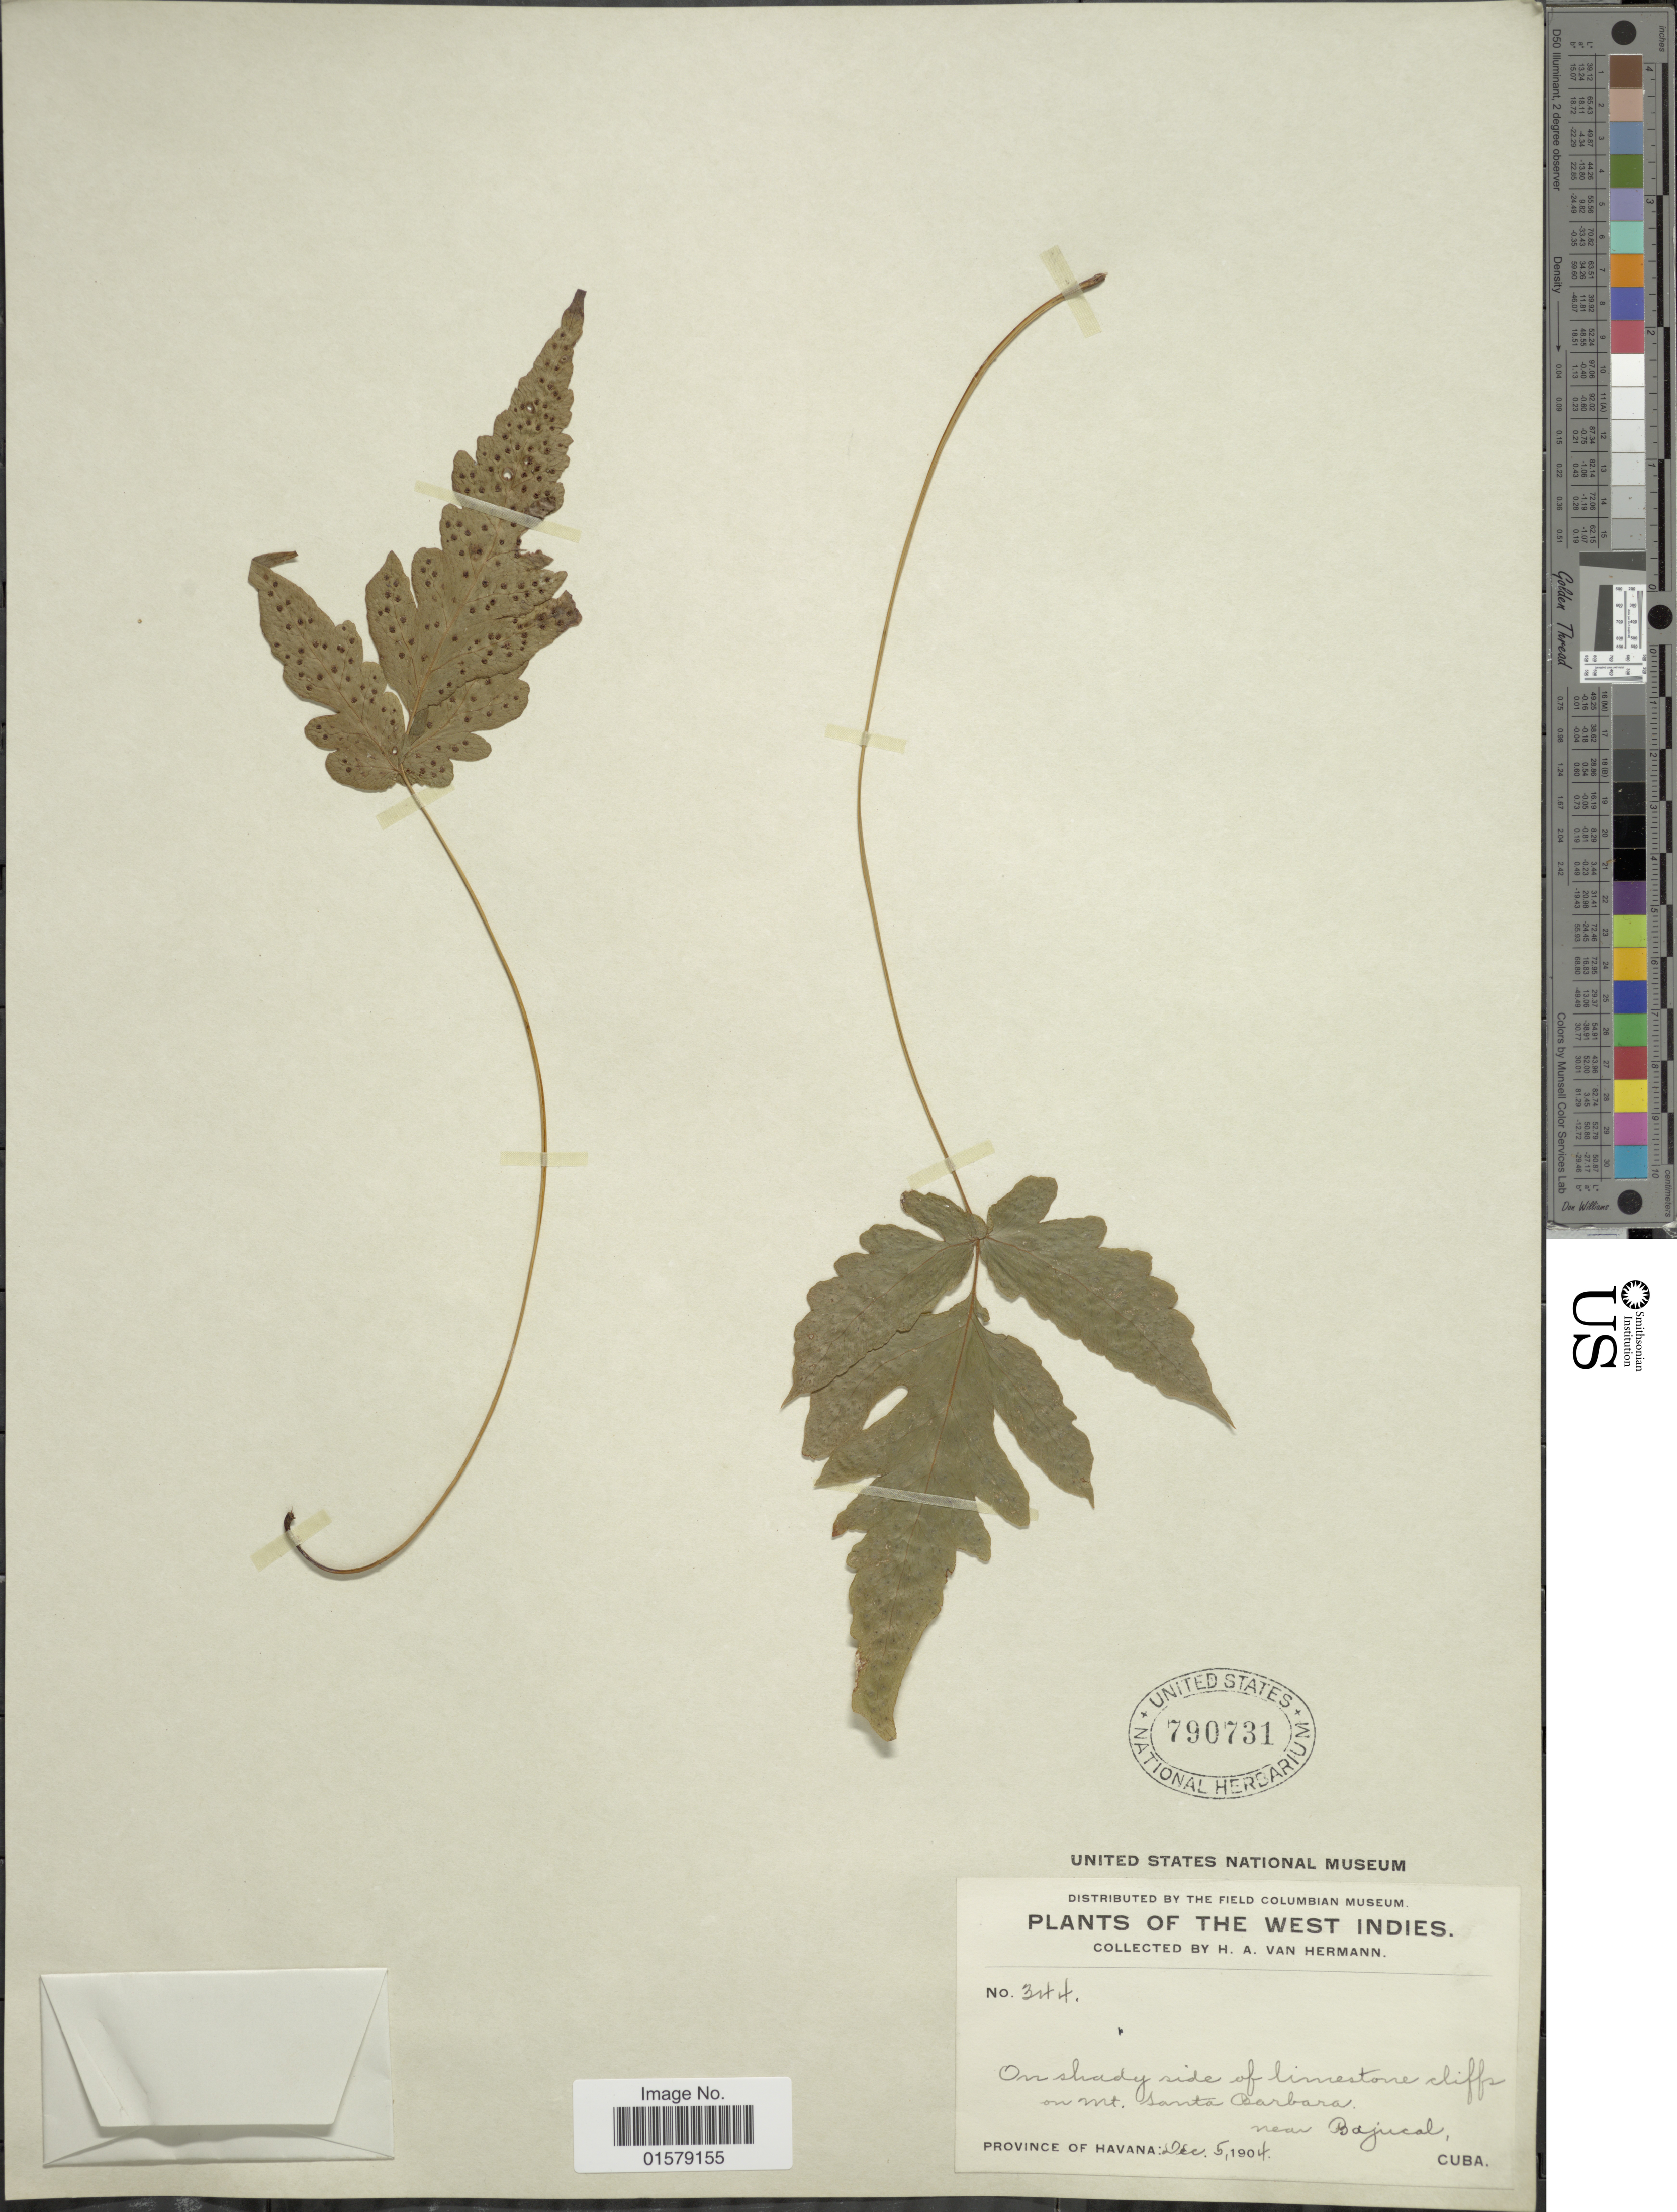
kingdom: Plantae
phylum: Tracheophyta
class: Polypodiopsida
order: Polypodiales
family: Tectariaceae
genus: Tectaria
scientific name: Tectaria fimbriata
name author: (Willd.) Lourteig & Proctor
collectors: H. A. Van Hermann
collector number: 344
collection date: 1904-12-05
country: Cuba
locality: The West Indies, on Mt. Santa Barbara near Bajucal, Province of Havana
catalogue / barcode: US 790731